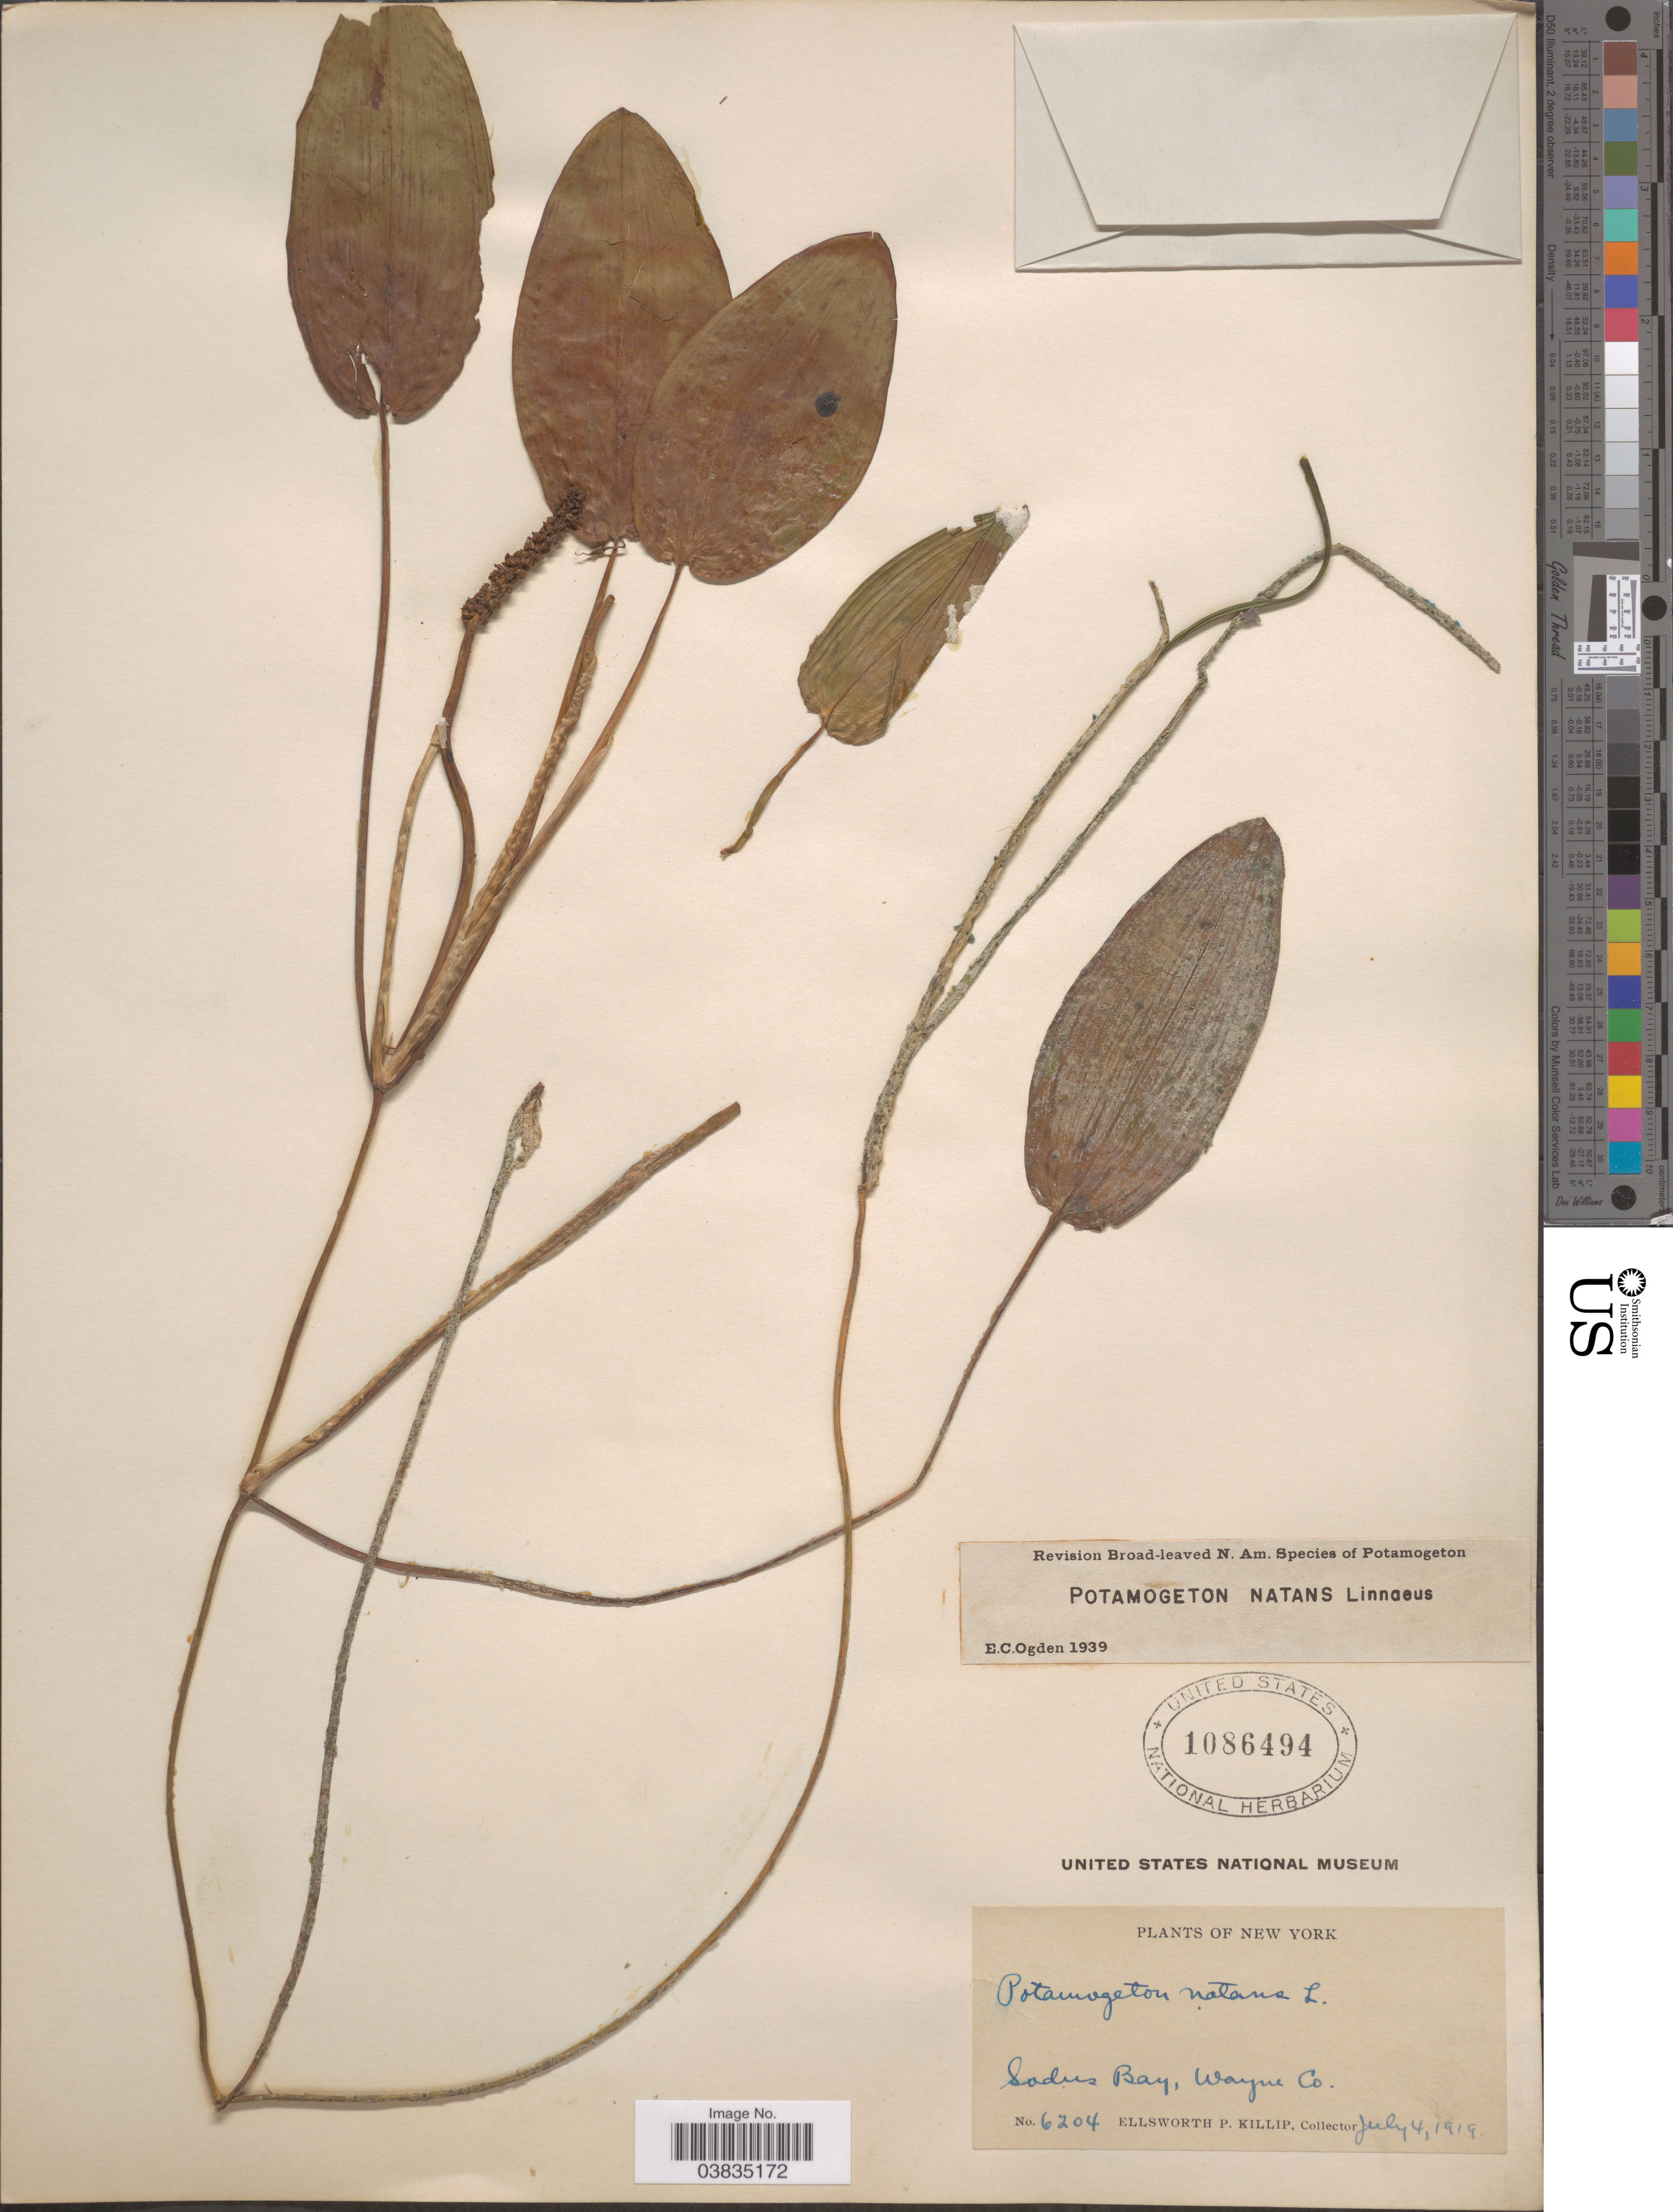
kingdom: Plantae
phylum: Tracheophyta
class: Liliopsida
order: Alismatales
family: Potamogetonaceae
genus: Potamogeton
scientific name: Potamogeton natans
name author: L.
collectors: E. P. Killip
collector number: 6204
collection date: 1919-07-04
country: United States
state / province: New York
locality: Sodus Bay, Wayne Co.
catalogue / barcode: US 1086494